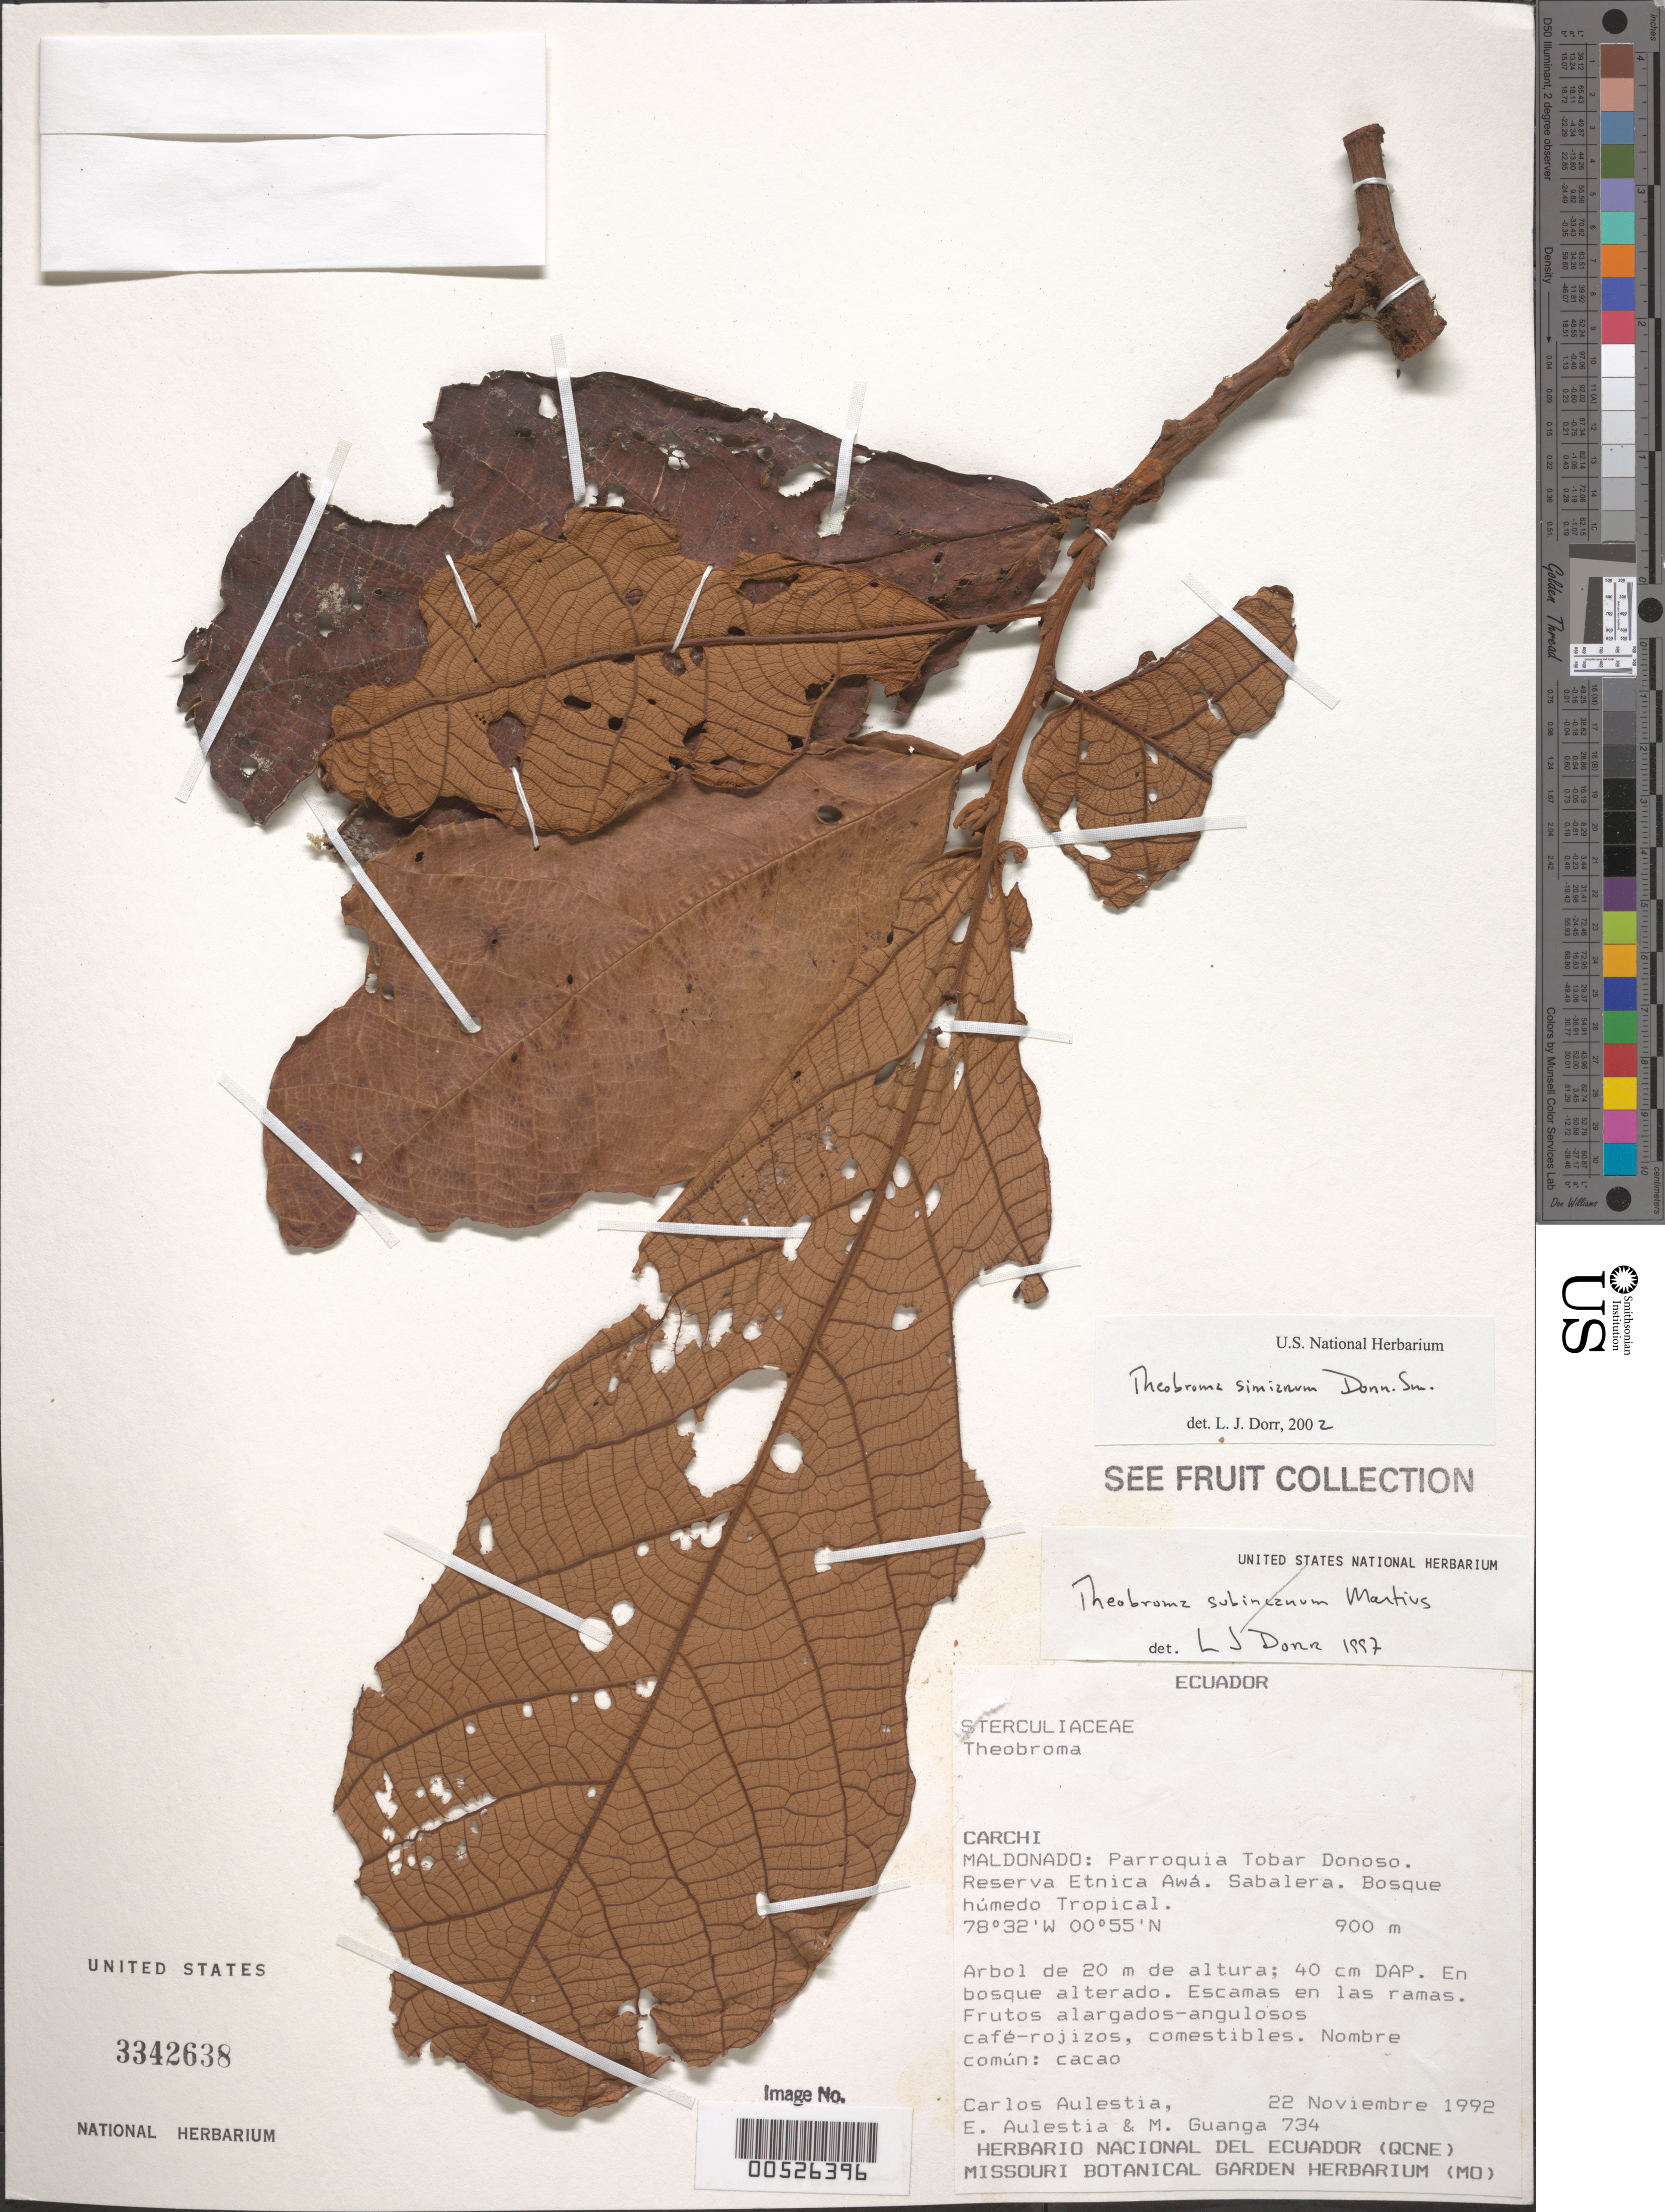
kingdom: Plantae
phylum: Tracheophyta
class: Magnoliopsida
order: Malvales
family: Malvaceae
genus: Theobroma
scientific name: Theobroma simiarum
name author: Donn. Sm.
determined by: Dorr, L. J., (BOT), Smithsonian Institution - National Museum of Natural History (UNITED STATES)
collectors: C. Aulestia, E. Aulestia & M. Guanga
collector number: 734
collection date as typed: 22 Nov 1992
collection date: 1992-11-22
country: Ecuador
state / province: Carchi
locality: Maldonado. Parroquia Tobar Donoso. Reserva Etnica Awá. Sabalera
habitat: Bosque húmedo Tropical.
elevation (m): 900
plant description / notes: Common name: cacao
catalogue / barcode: US 3342638